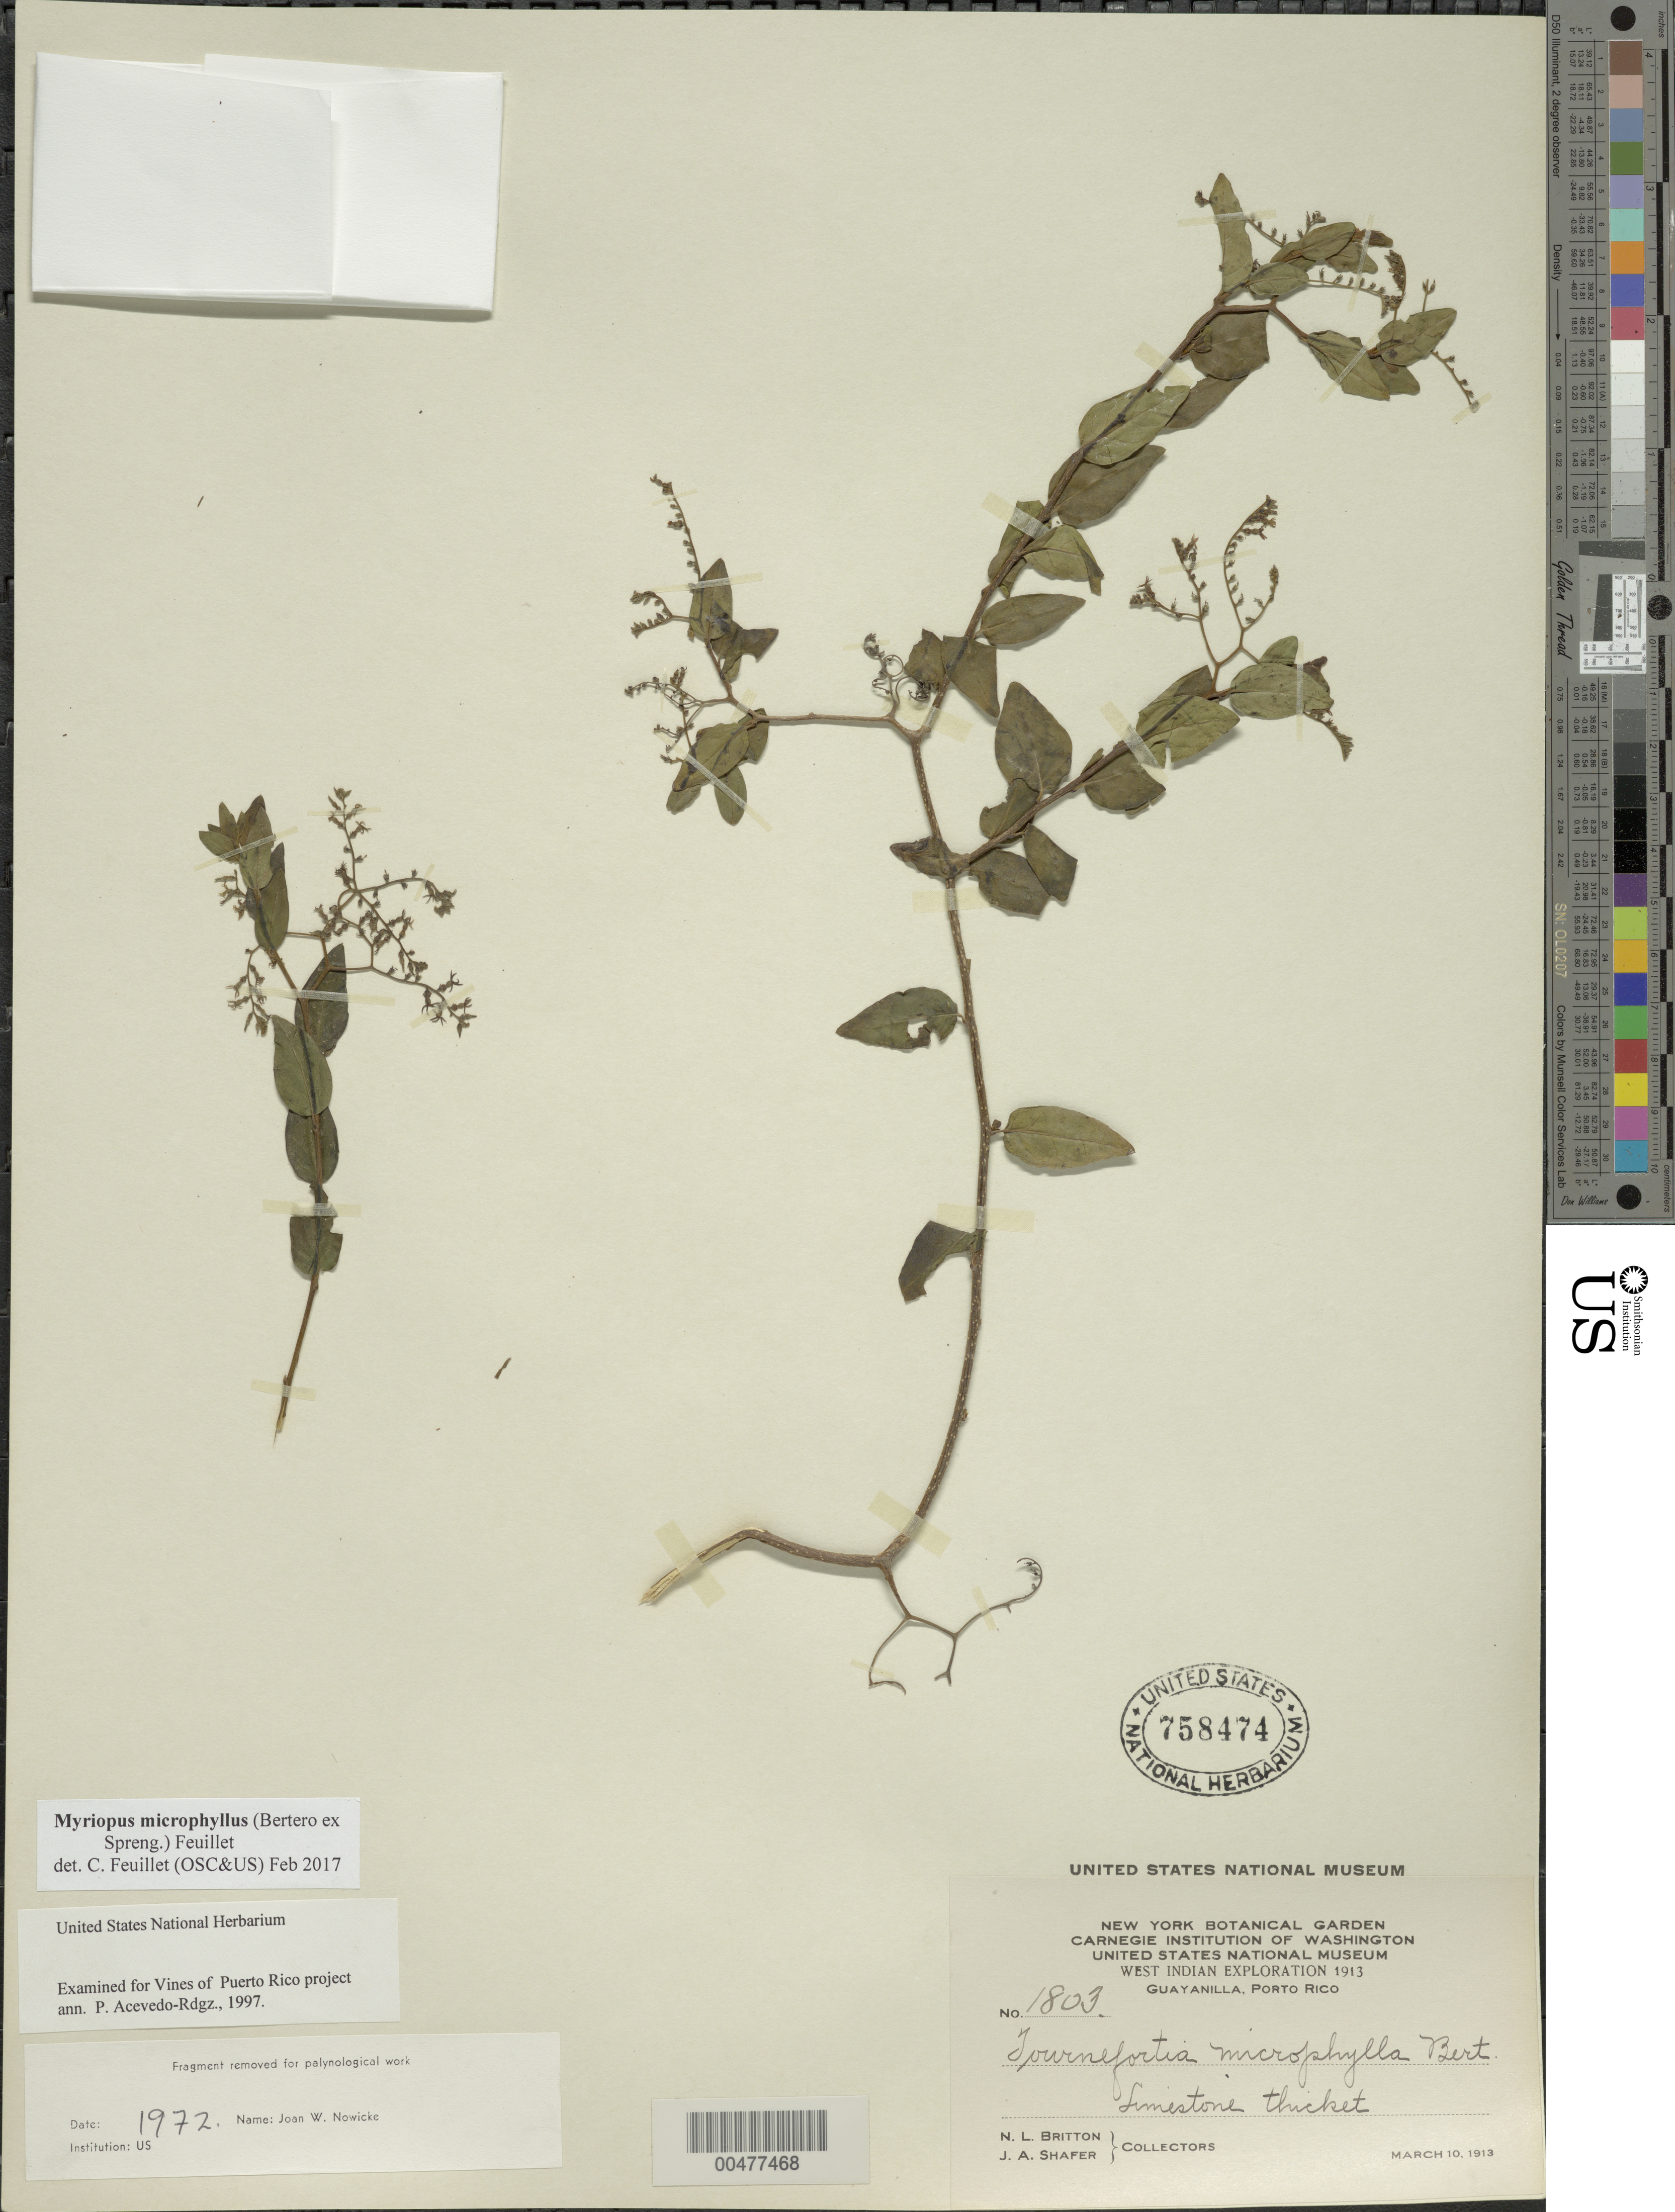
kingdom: Plantae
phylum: Tracheophyta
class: Magnoliopsida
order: Boraginales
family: Heliotropiaceae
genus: Myriopus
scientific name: Myriopus microphyllus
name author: (Bertero ex Spreng.) Feuillet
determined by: Feuillet, C.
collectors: N. Britton & J. A. Shafer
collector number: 1803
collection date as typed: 10 Mar 1913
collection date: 1913-03-10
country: Puerto Rico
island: Greater Antilles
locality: Guayanilla. Limestone hills.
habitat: Limestone thicket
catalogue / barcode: US 758474